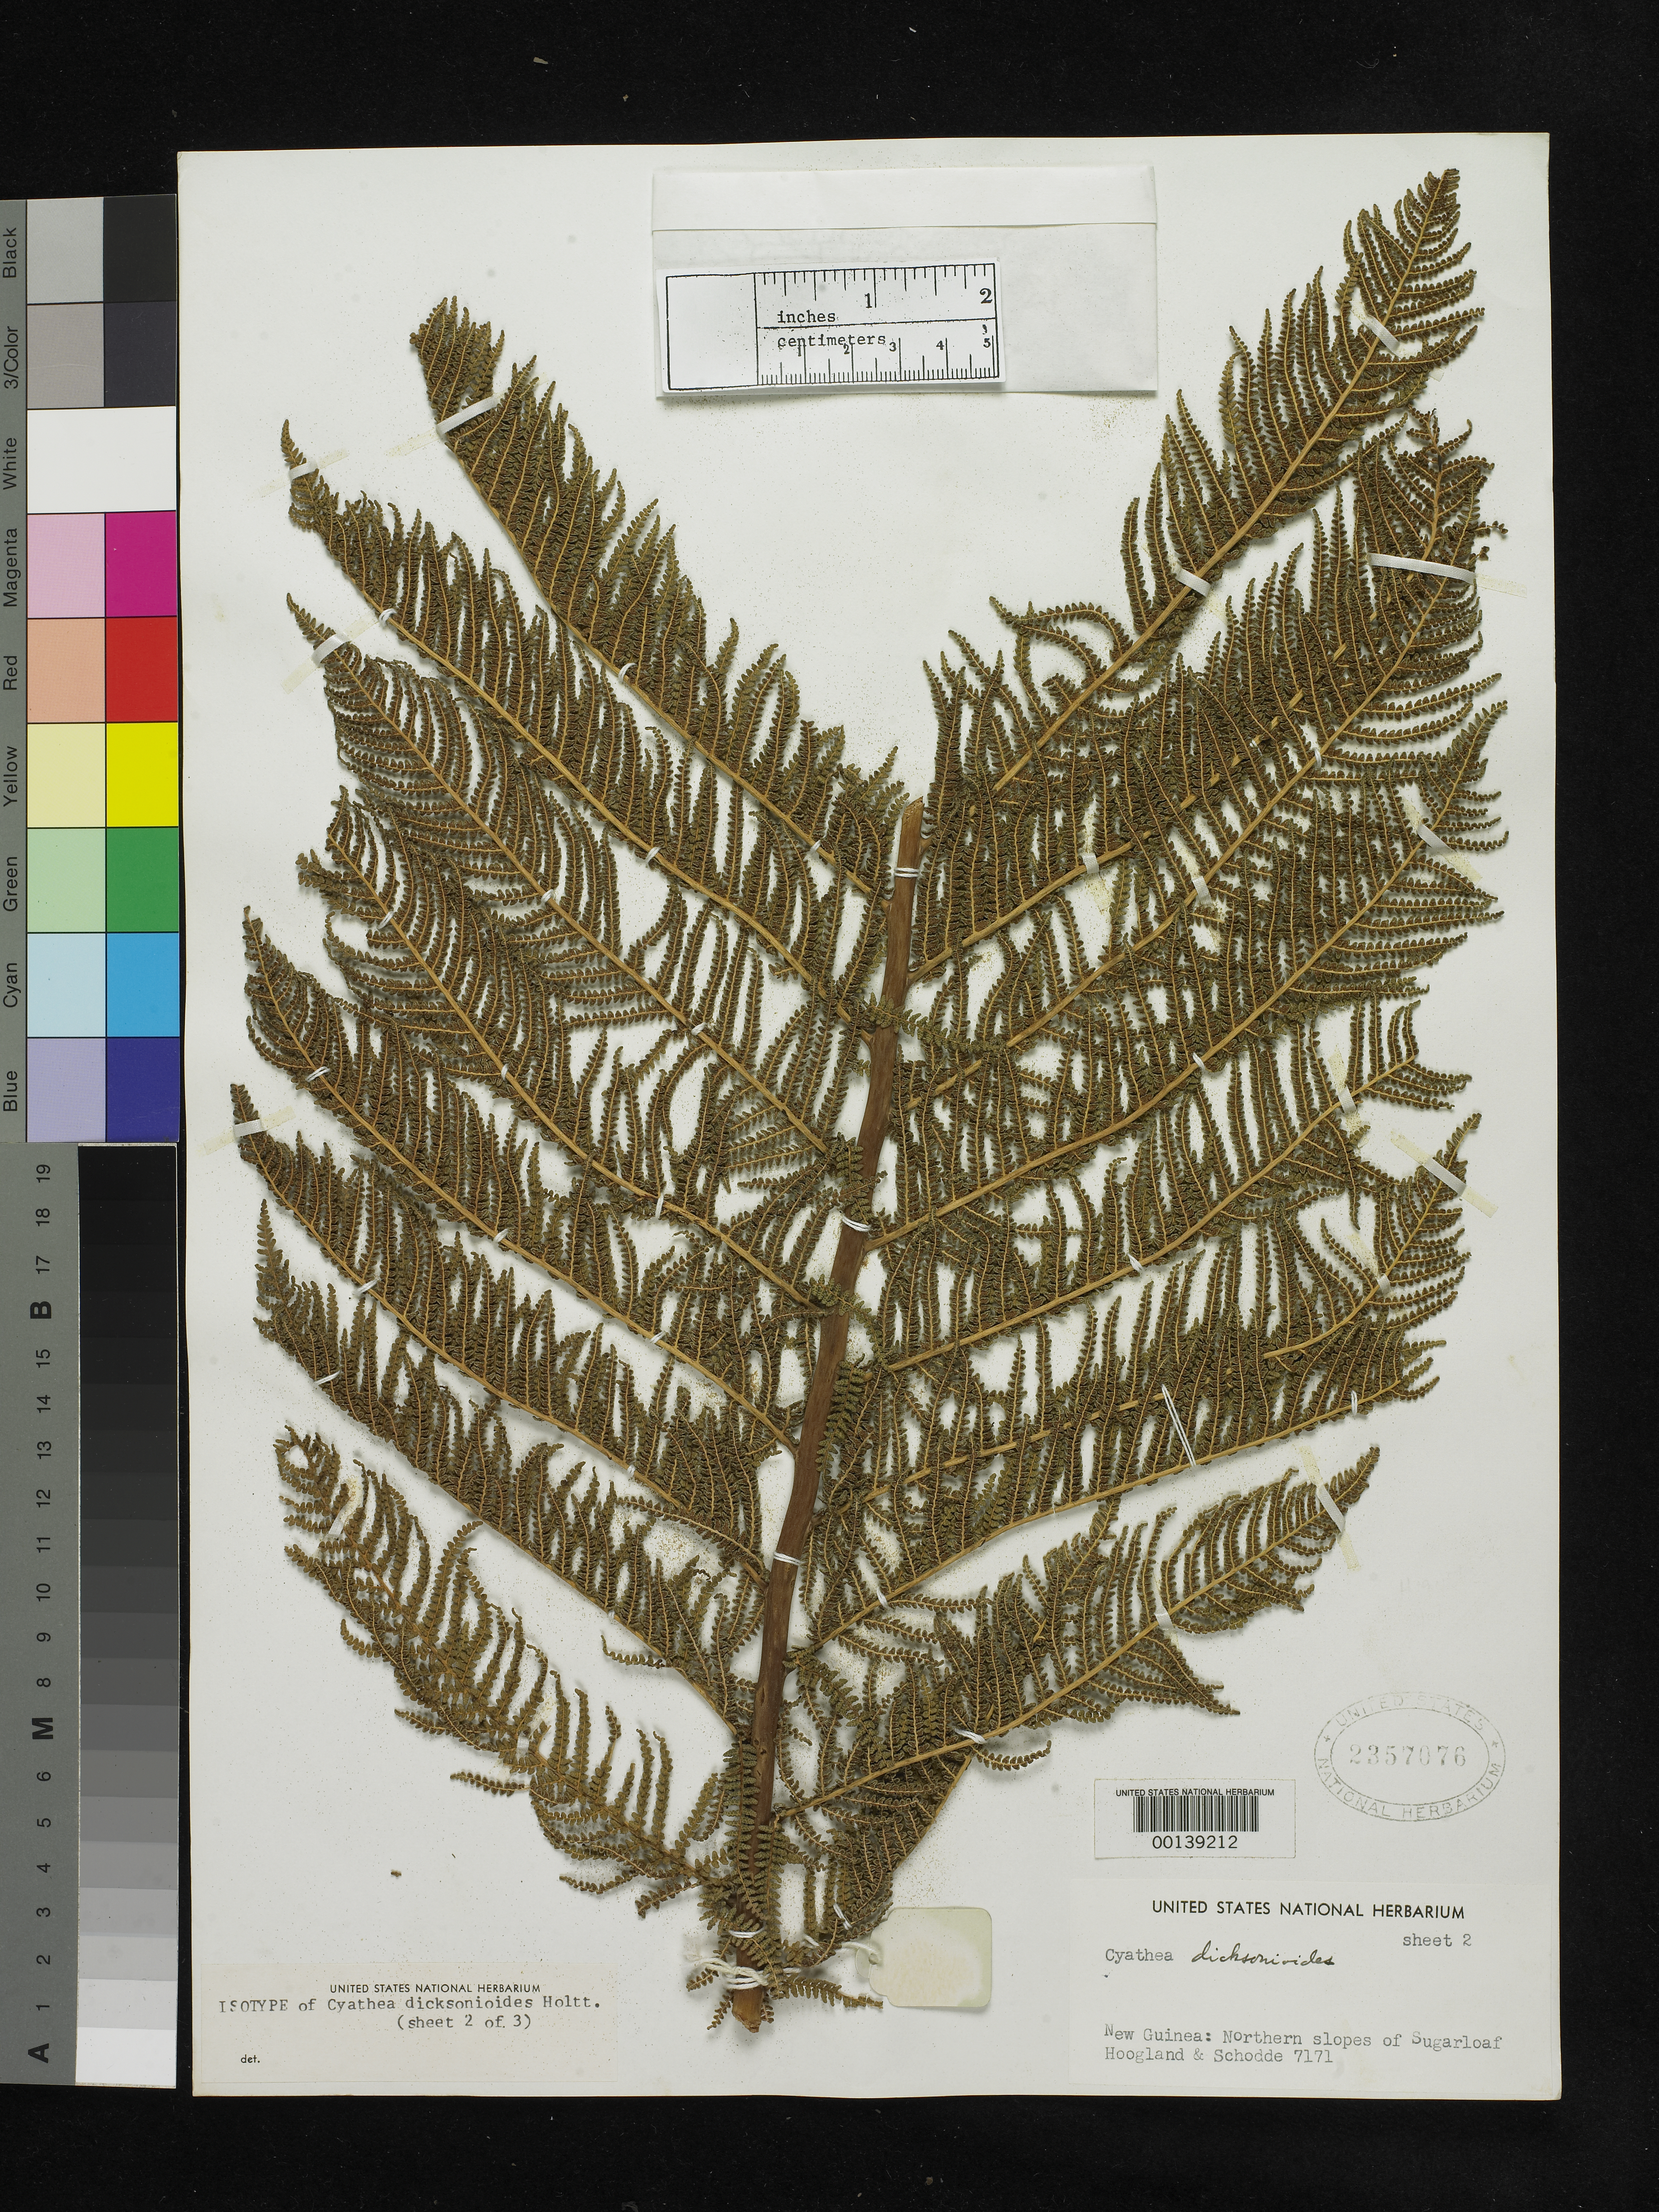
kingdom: Plantae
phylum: Tracheophyta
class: Polypodiopsida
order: Cyatheales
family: Cyatheaceae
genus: Cyathea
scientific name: Cyathea dicksonioides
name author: Holttum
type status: Isotype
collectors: R. D. Hoogland & R. Schodde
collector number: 7171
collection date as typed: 20 Jul 1960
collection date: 1960-07-20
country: Papua New Guinea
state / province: Enga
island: New Guinea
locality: N slopes of Sugarloaf Complex, along Wapu River.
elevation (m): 2896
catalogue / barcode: US 2357076